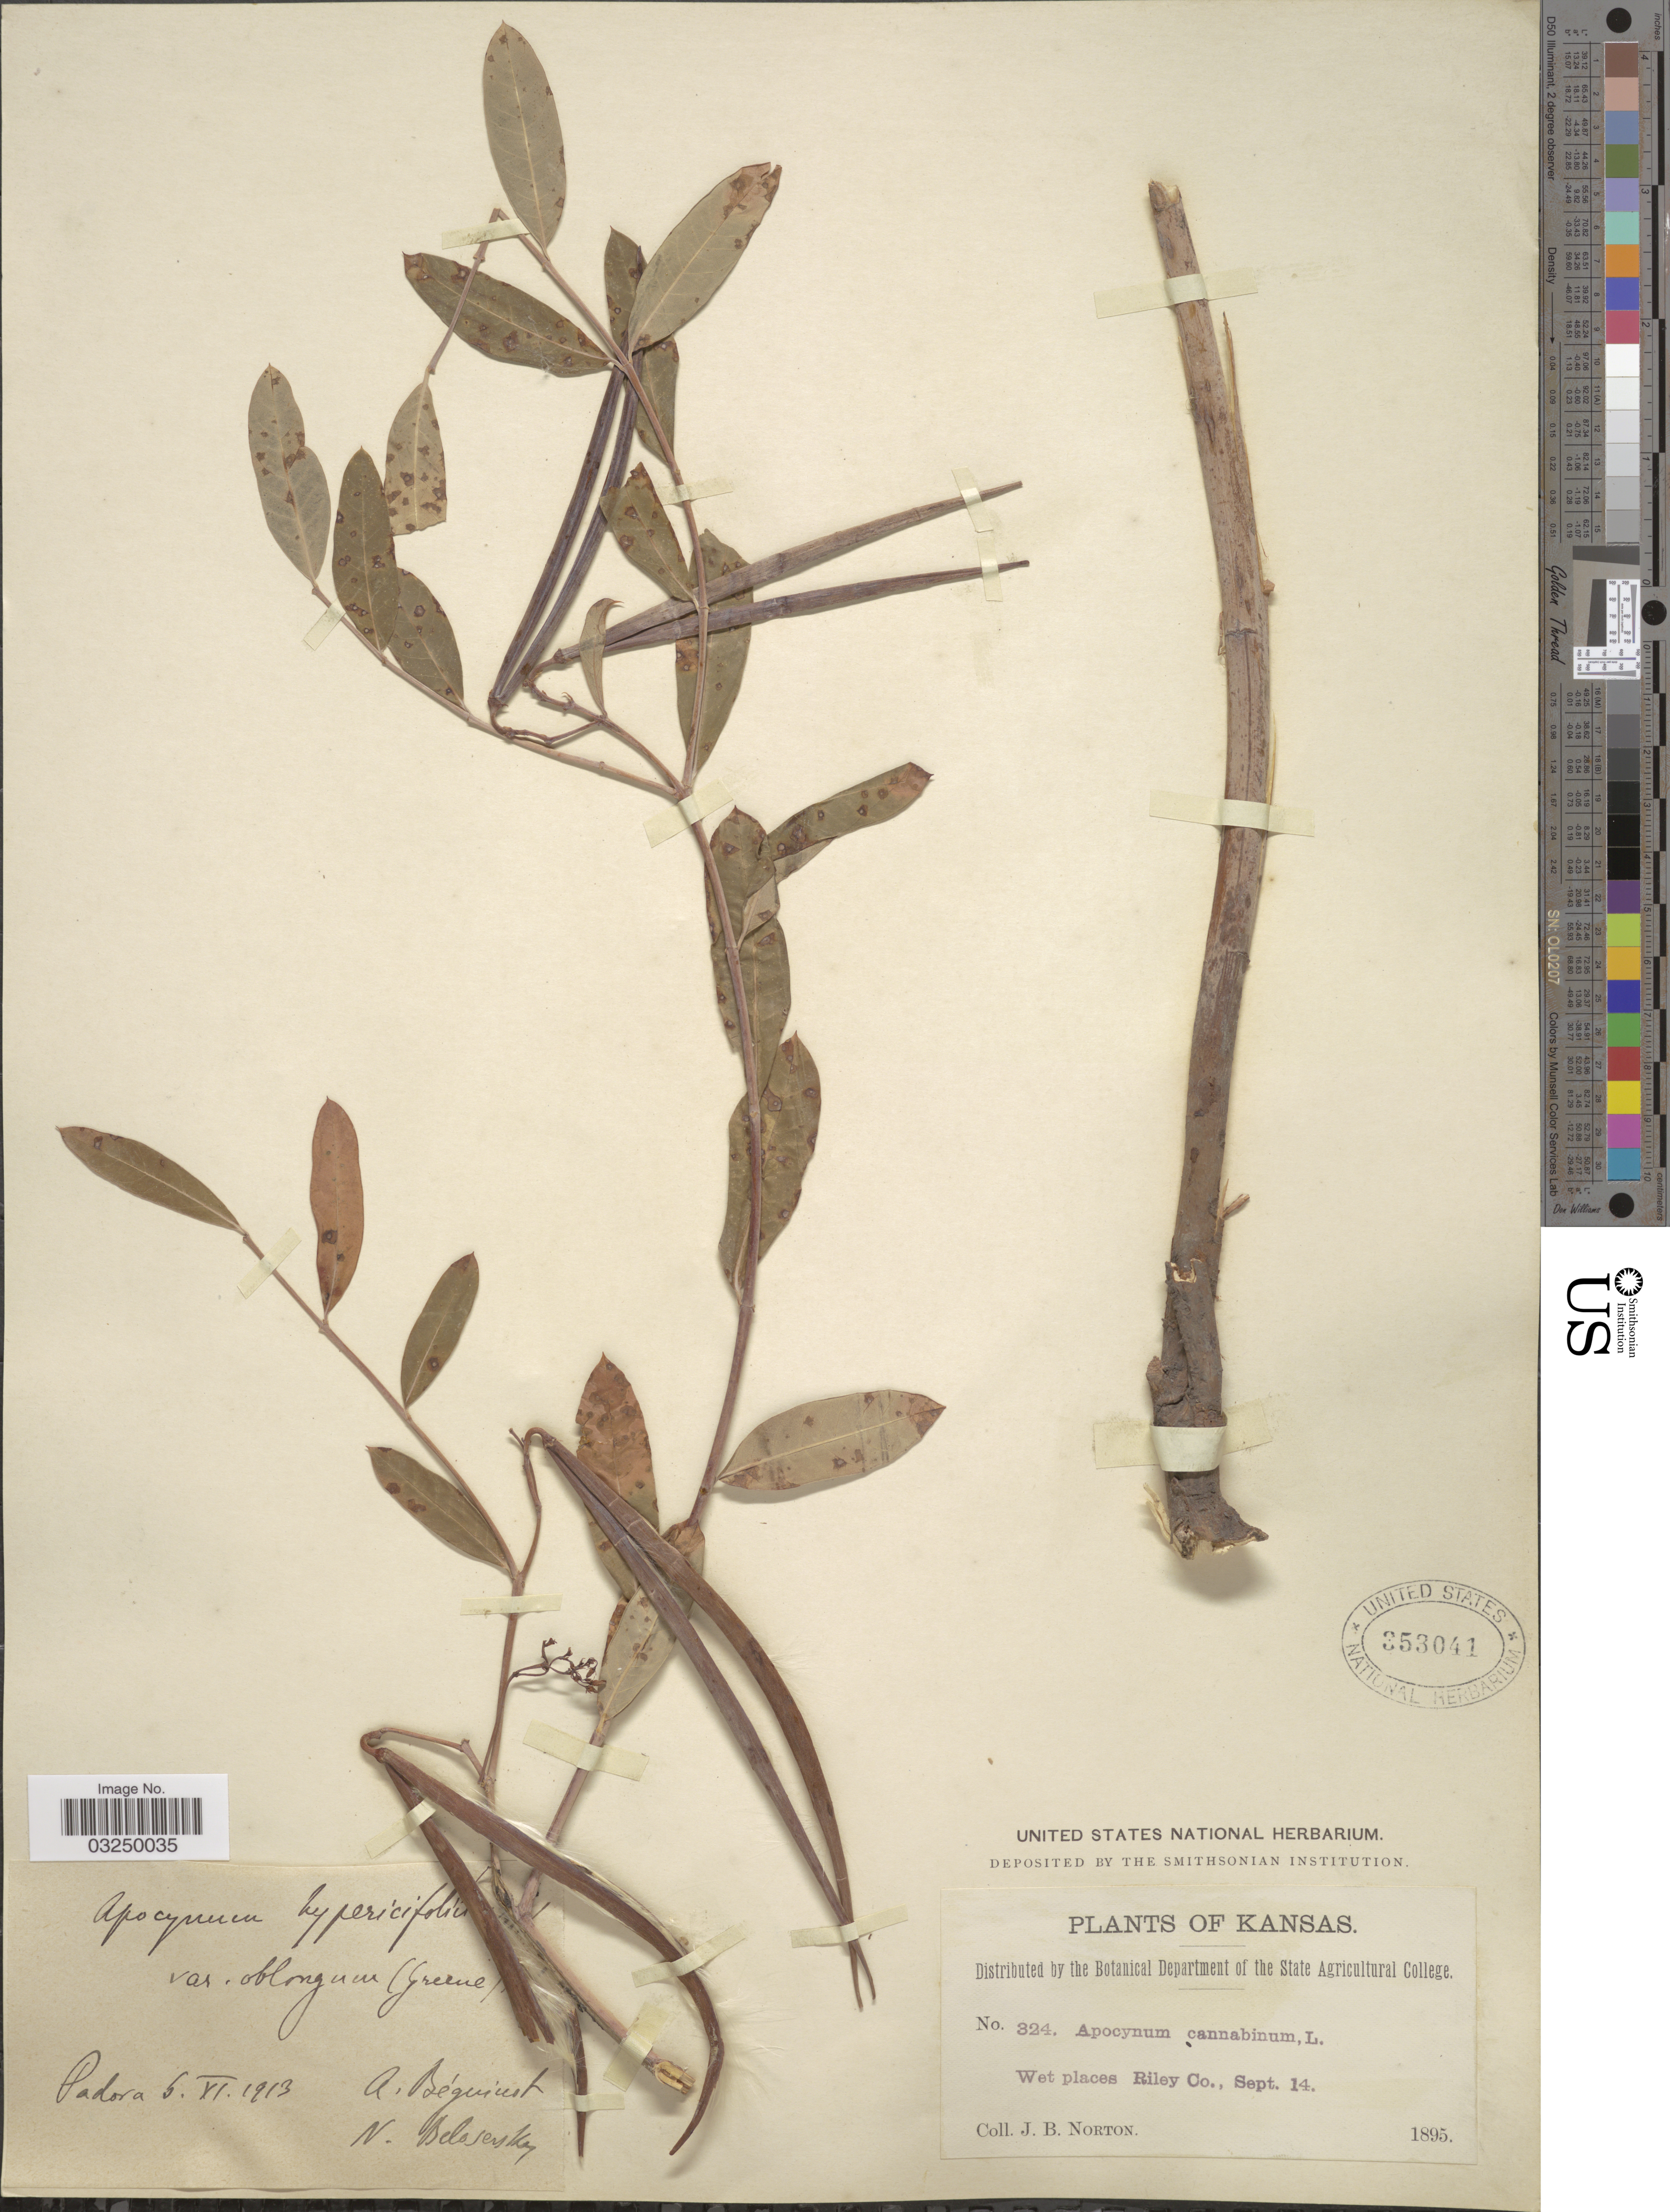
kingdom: Plantae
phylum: Tracheophyta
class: Magnoliopsida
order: Gentianales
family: Apocynaceae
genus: Apocynum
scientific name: Apocynum oblongum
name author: Greene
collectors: J. B. Norton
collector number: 324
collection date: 1895-09-14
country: United States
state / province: Kansas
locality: Wet places Riley Co.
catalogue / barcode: US 353041